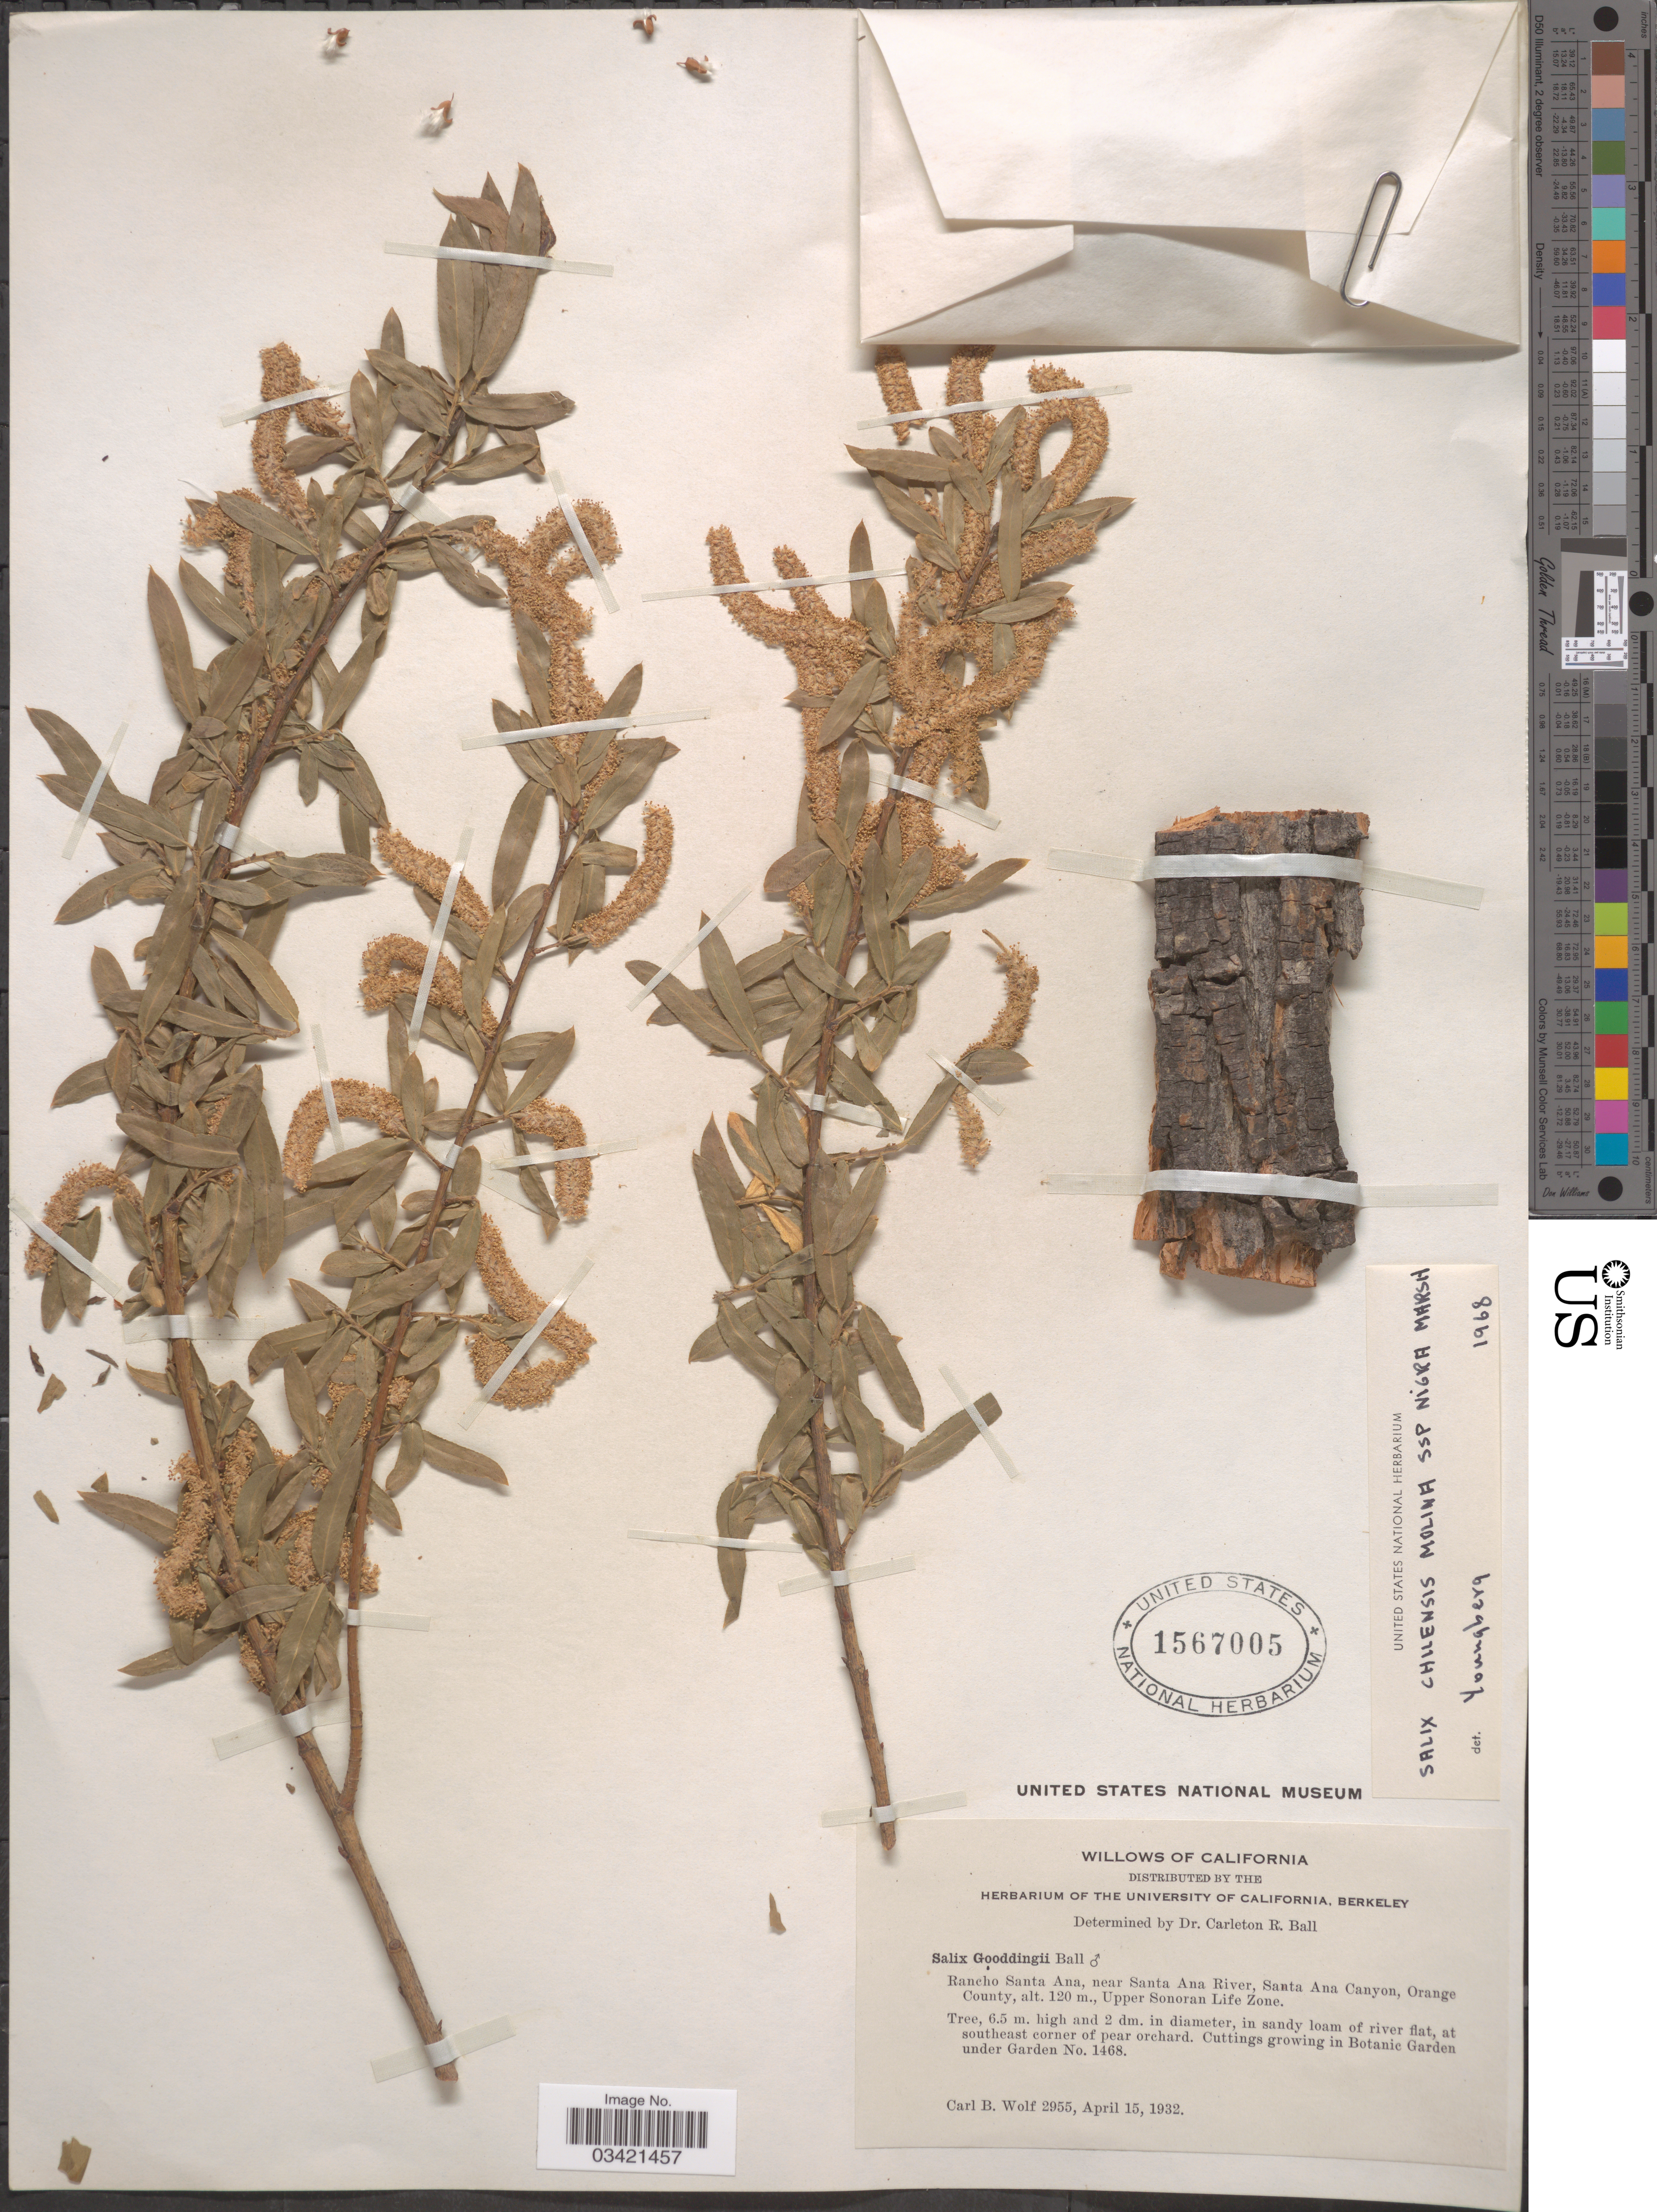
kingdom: Plantae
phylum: Tracheophyta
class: Magnoliopsida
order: Malpighiales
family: Salicaceae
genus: Salix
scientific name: Salix gooddingii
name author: C.R. Ball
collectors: C. B. Wolf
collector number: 2955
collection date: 1932-04-15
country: United States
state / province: California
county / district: Orange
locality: Rancho Santa Ana, near Santa Ana River, Santa Ana Canyon, Orange County. Upper Sonoran Life Zone.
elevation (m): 120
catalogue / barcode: US 1567005